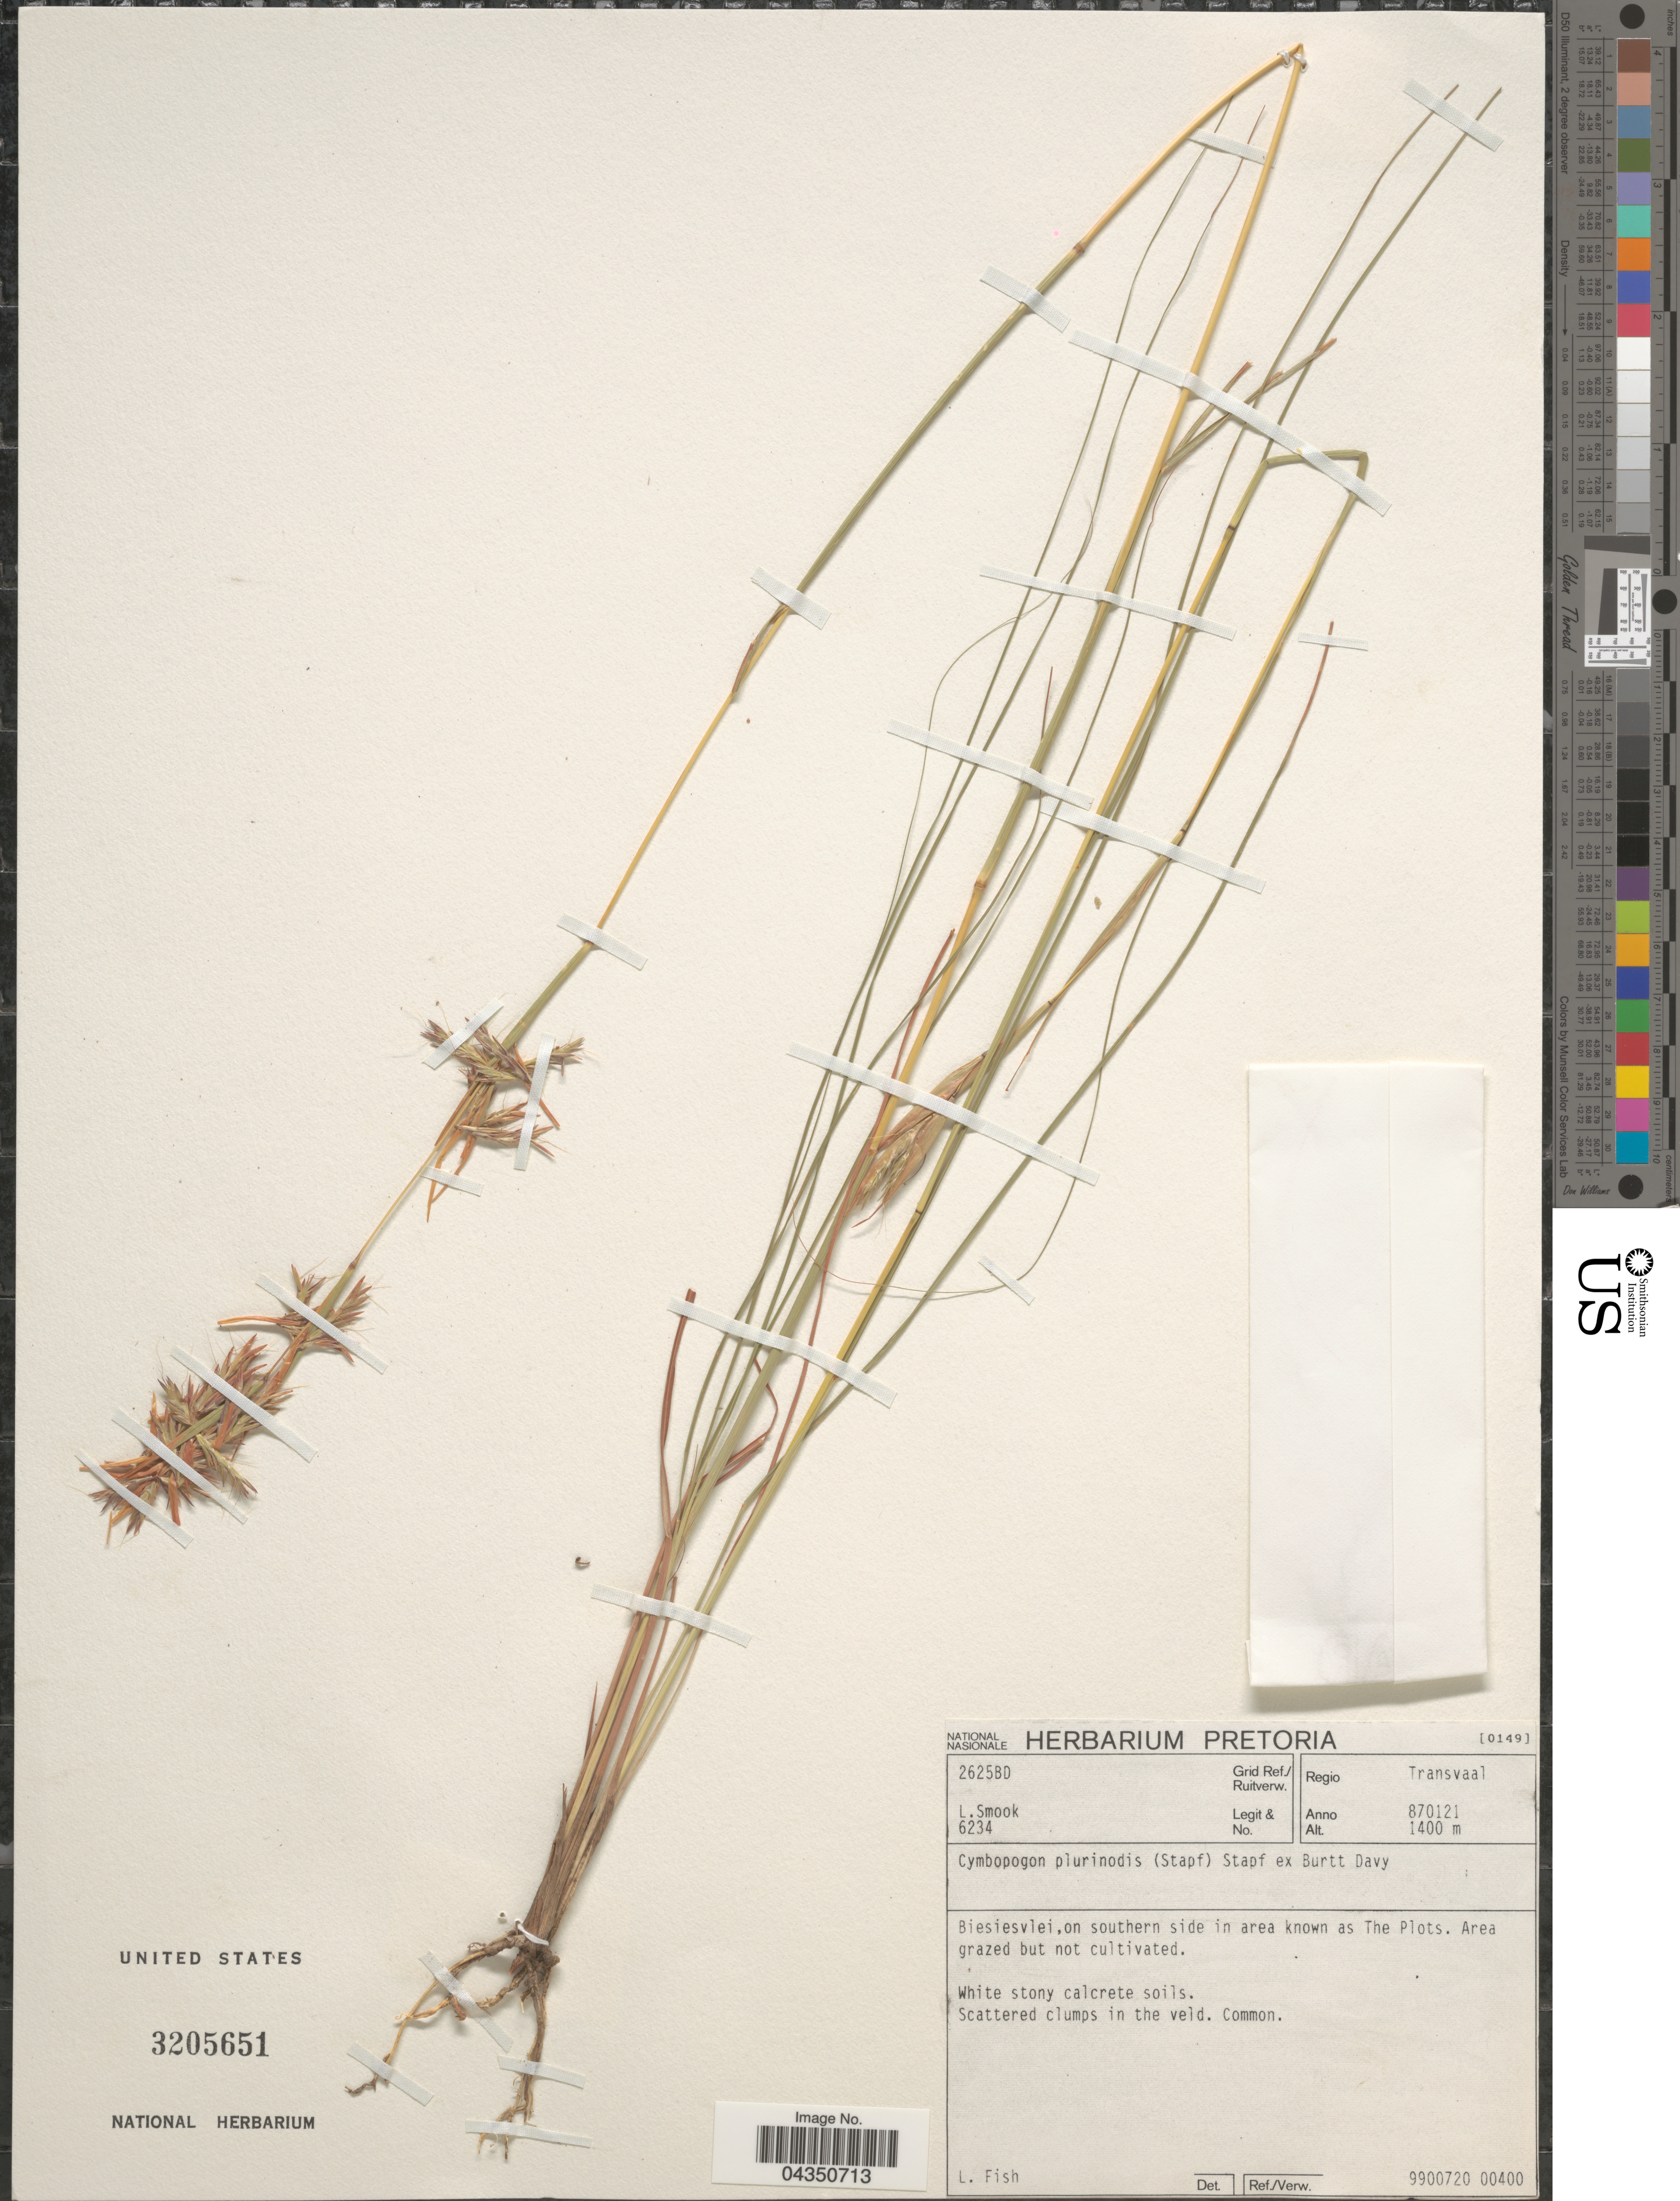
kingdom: Plantae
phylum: Tracheophyta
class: Liliopsida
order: Poales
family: Poaceae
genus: Cymbopogon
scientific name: Cymbopogon pospischillii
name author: (K. Schum.) C.E. Hubb.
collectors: L. Smook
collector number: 6234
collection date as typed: Transcribed d/m/y: 21/1/87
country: South Africa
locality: Grid Ref./ Ruitverw. 2625BD. Regio Transvaal. Biesiesvlei,on southern side in area known as The Plots.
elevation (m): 1400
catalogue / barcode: US 3205651